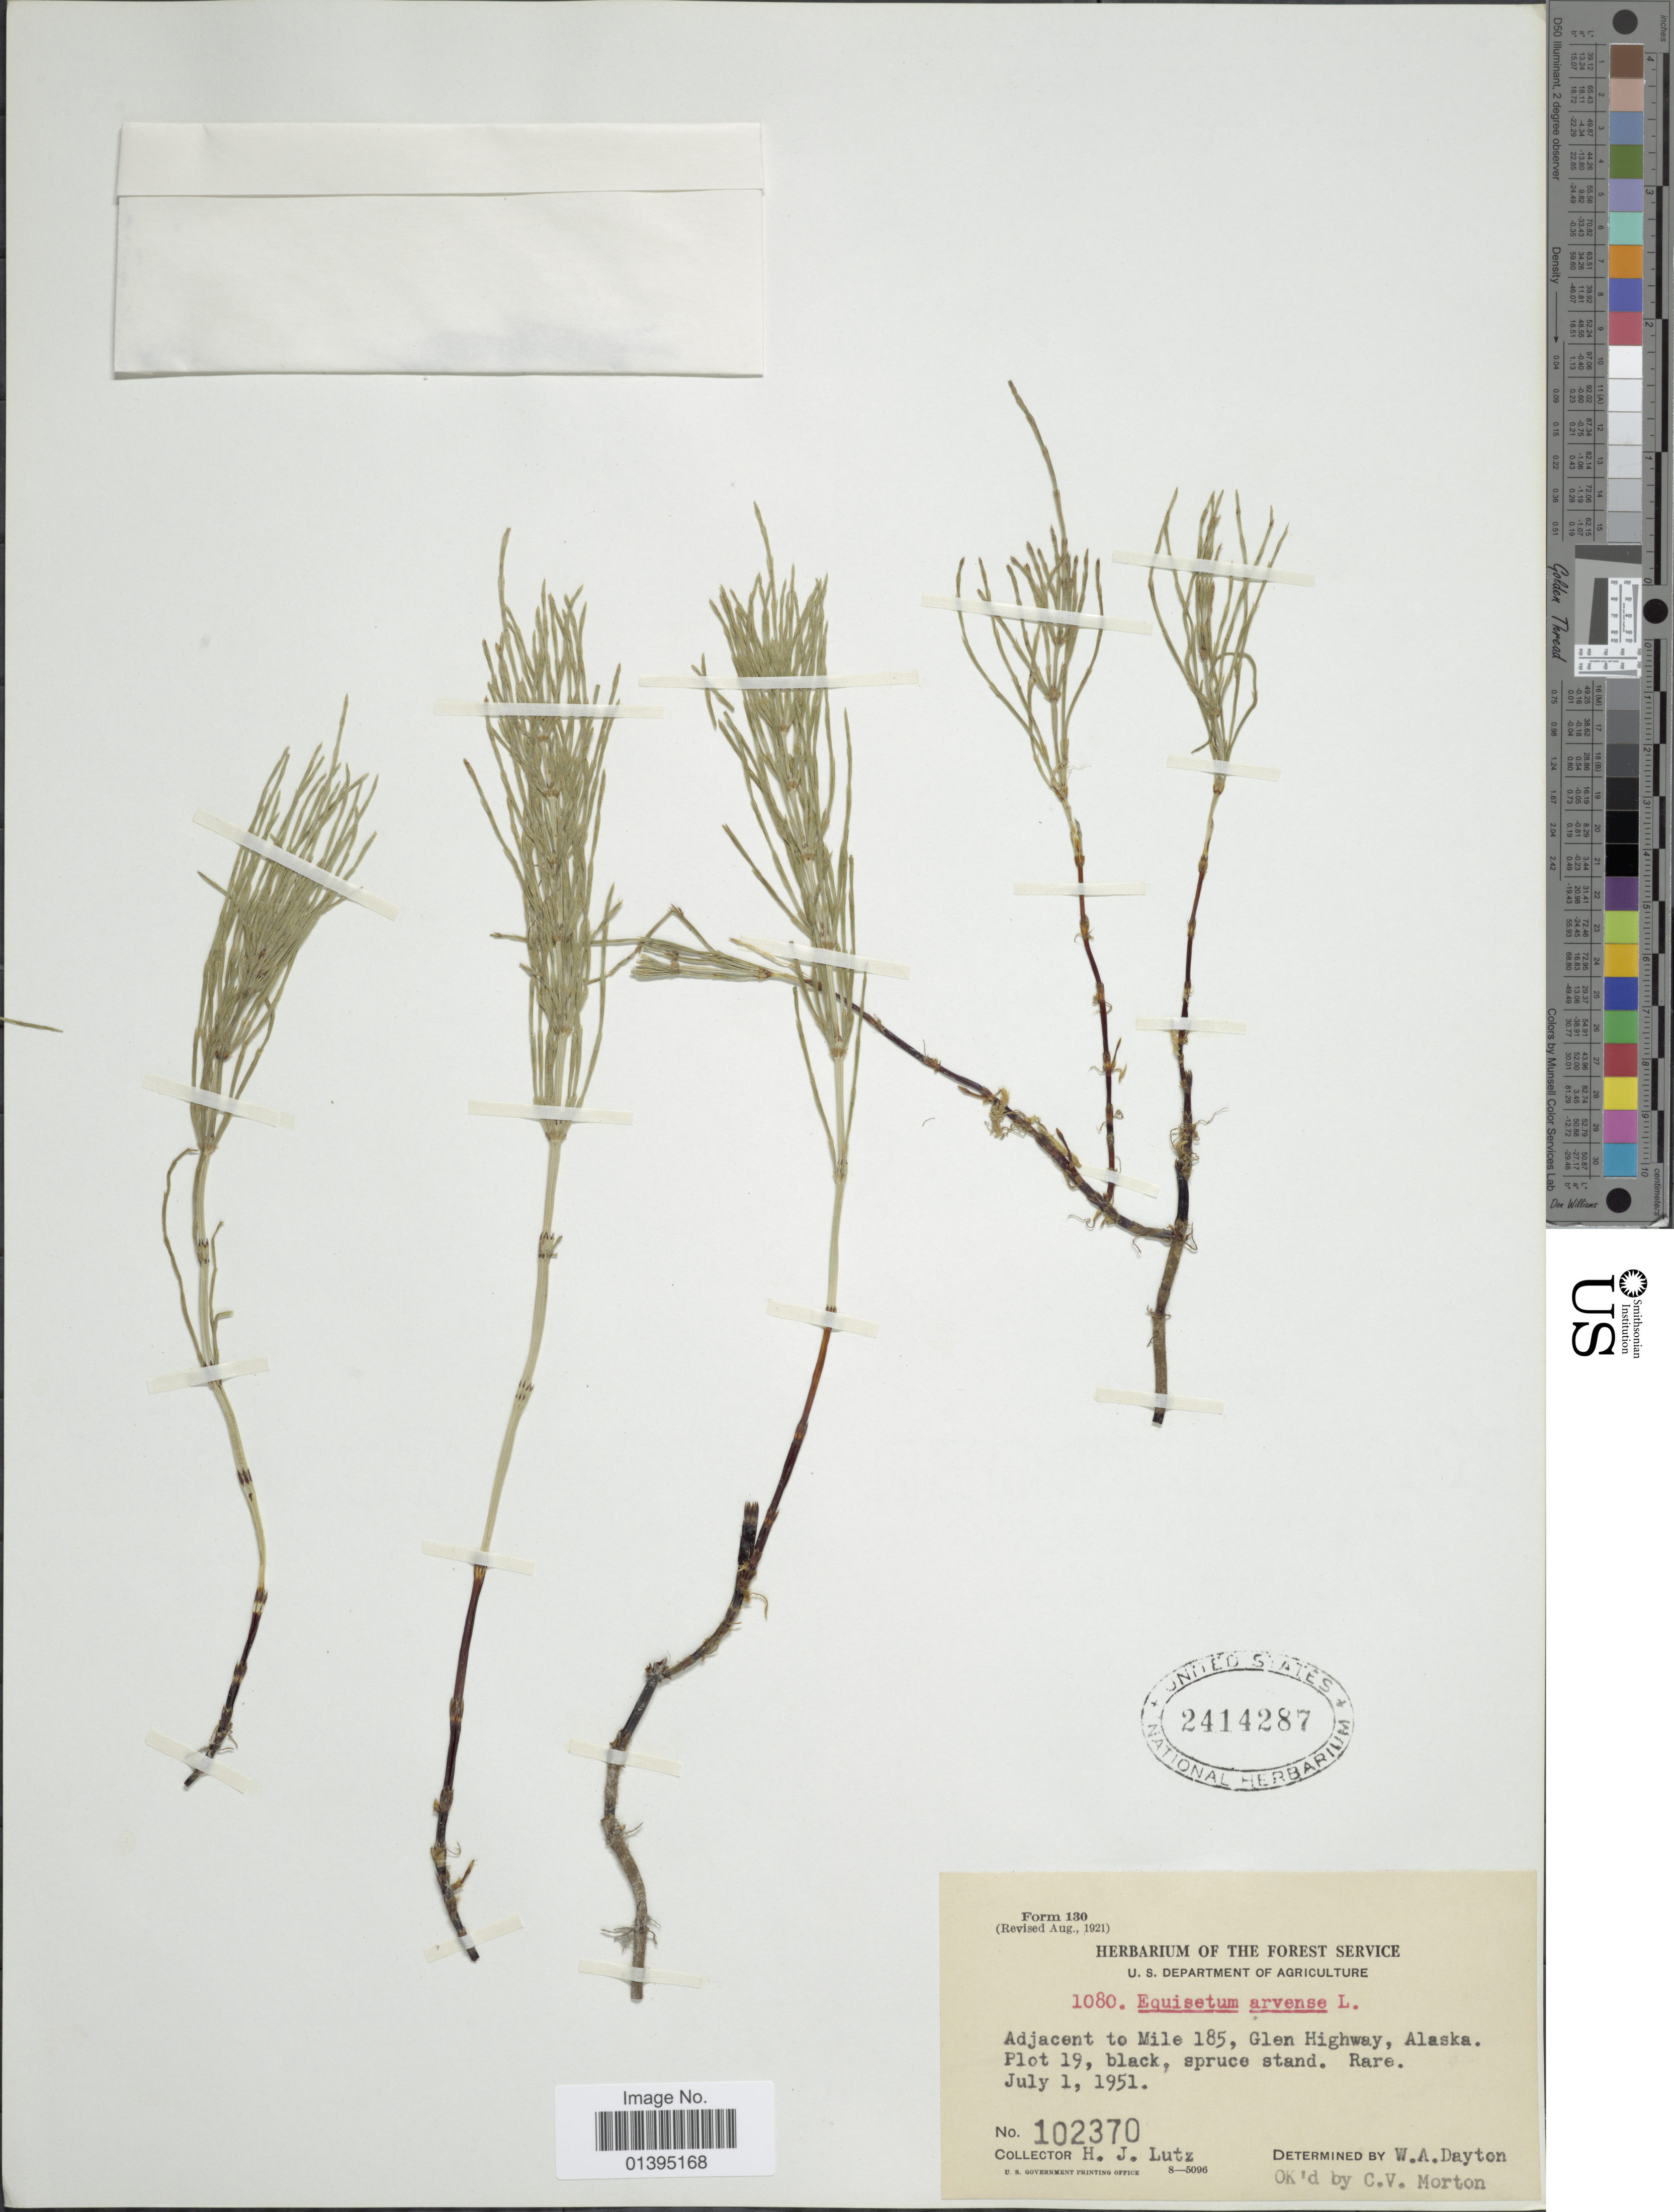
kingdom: Plantae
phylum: Tracheophyta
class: Polypodiopsida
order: Equisetales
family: Equisetaceae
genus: Equisetum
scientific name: Equisetum arvense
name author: L.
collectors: H. J. Lutz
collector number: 102370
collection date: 1951-07-01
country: United States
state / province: Alaska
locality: Adjacent to Mile 185, Glen Highway, Plot 19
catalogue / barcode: US 2414287